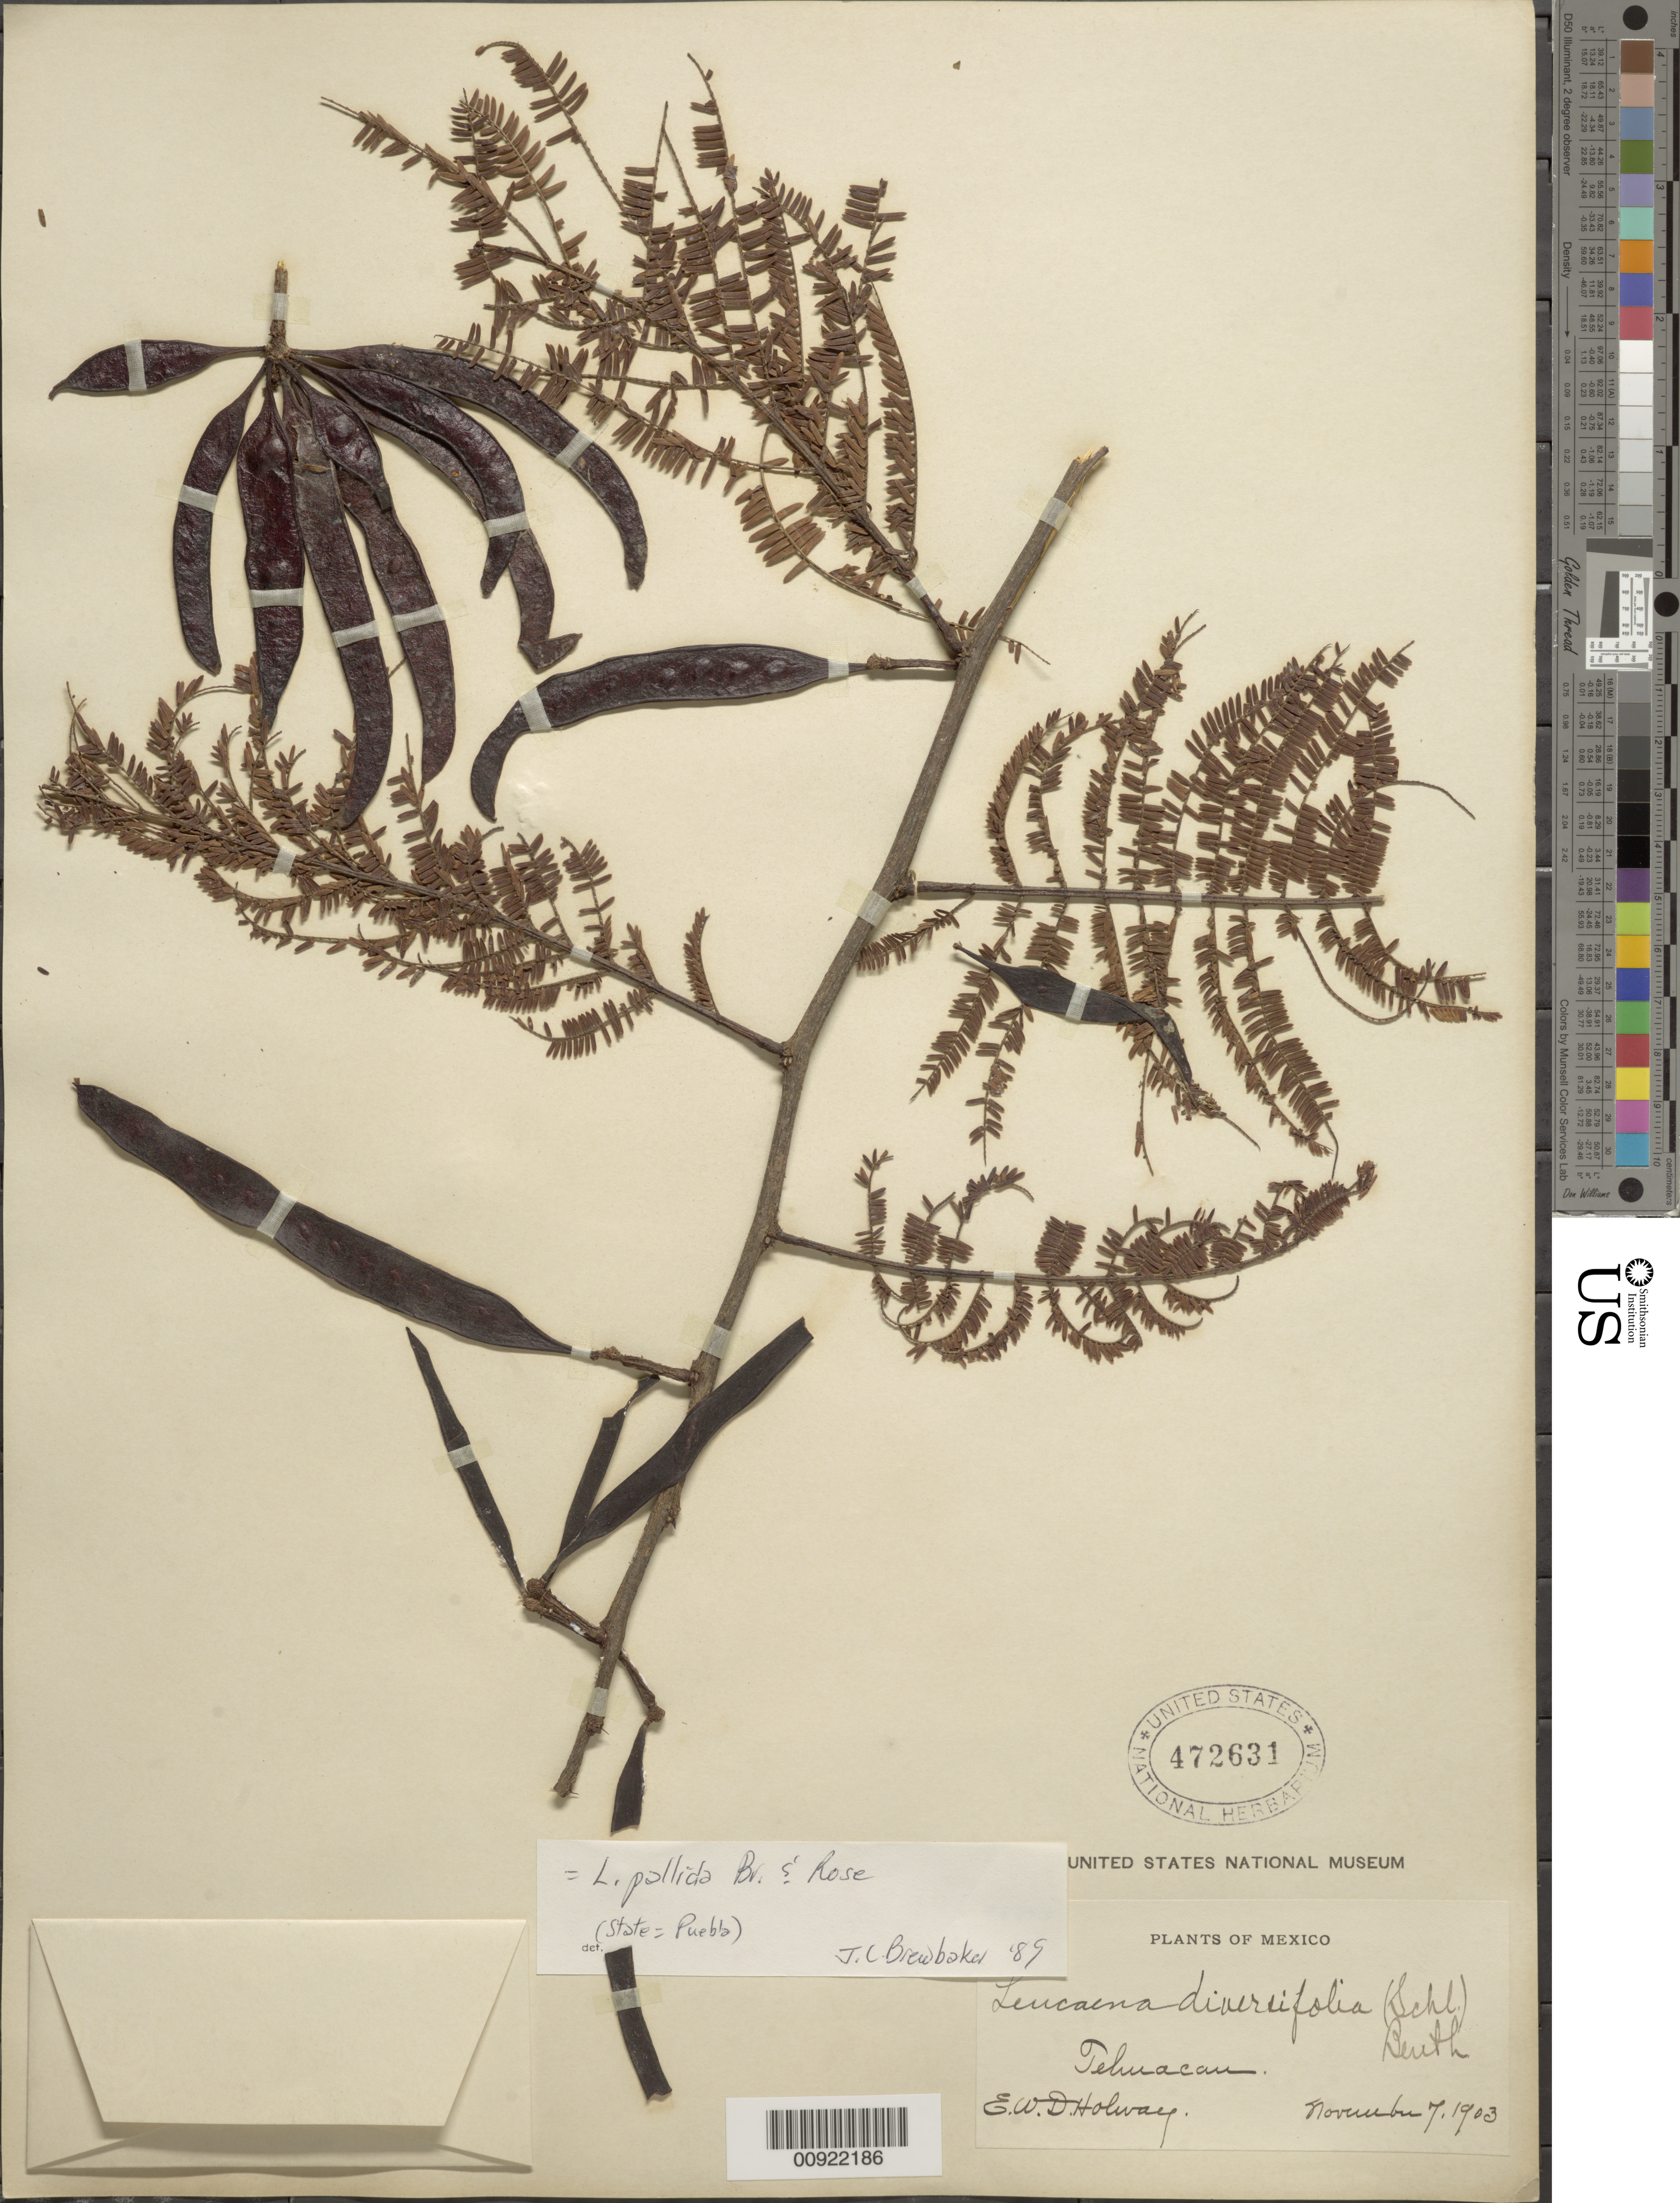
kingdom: Plantae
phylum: Tracheophyta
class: Magnoliopsida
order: Fabales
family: Fabaceae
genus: Leucaena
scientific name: Leucaena pallida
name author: Britton & Rose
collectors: E. W. D. Holway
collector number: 5349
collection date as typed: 07 Nov 1903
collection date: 1903-11-07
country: Mexico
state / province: Puebla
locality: Tehuacán.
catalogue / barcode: US 472631